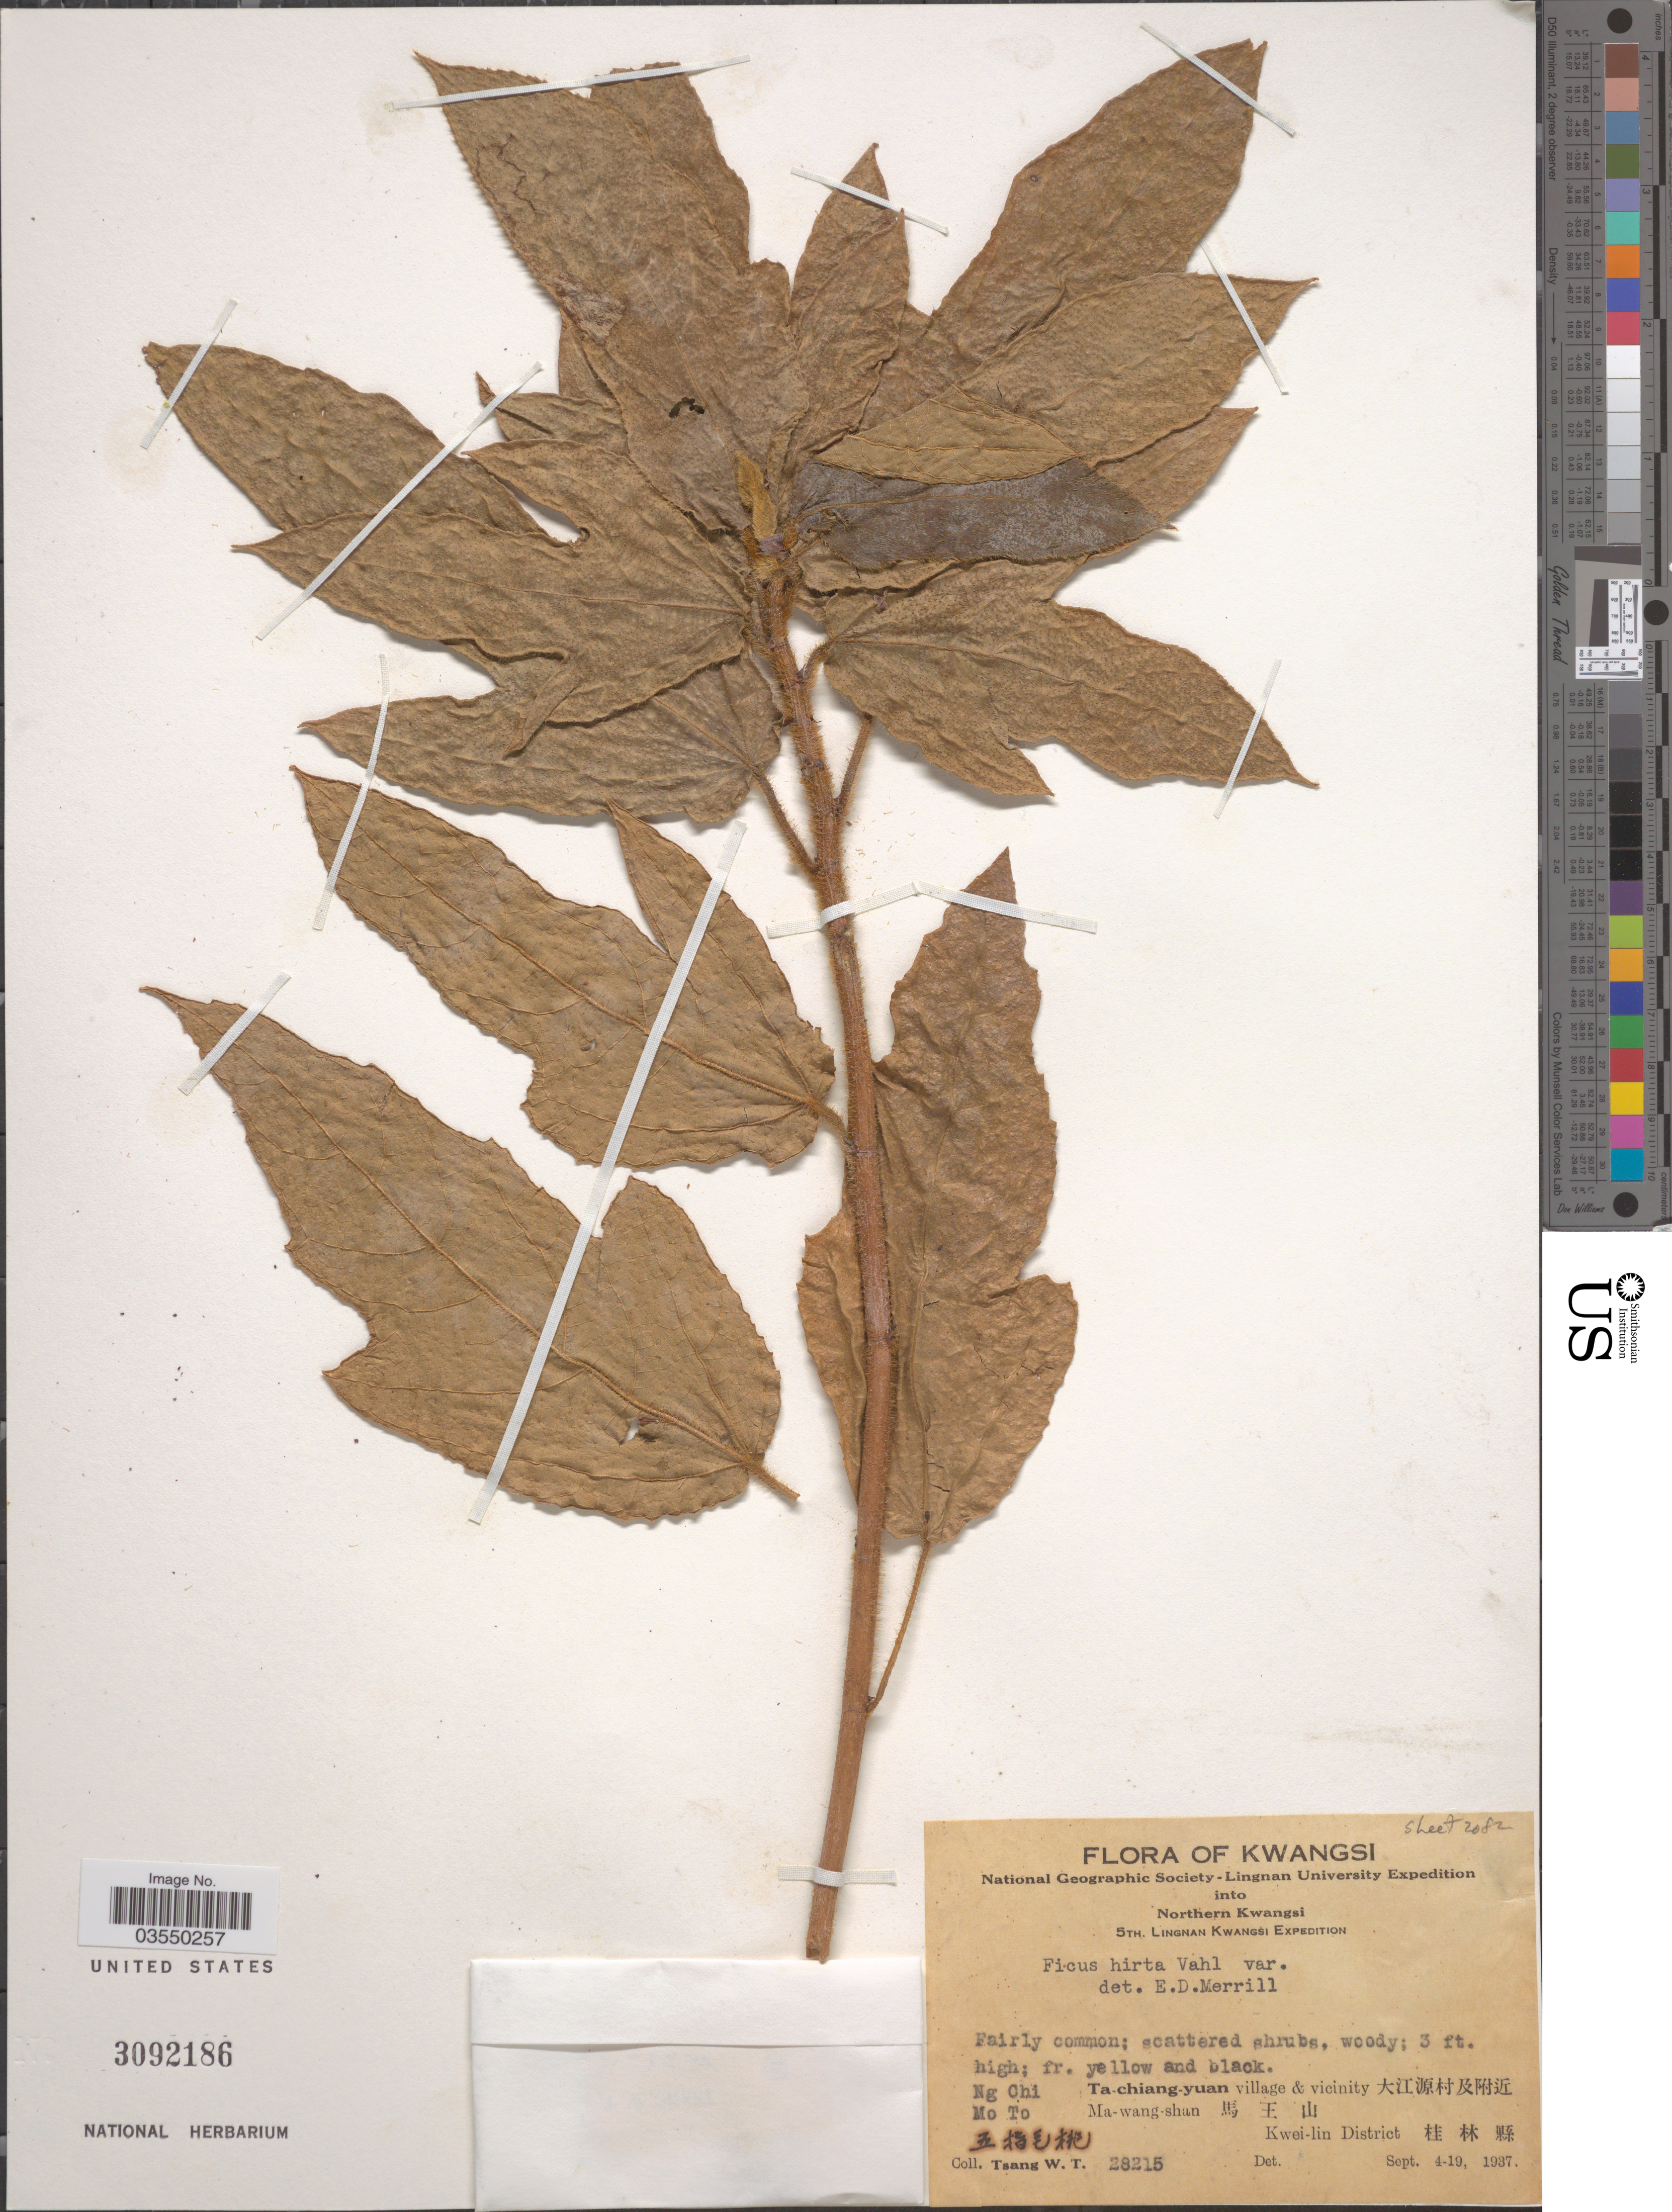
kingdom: Plantae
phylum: Tracheophyta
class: Magnoliopsida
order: Rosales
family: Moraceae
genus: Ficus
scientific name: Ficus hirta var. roxburghii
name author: King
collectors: W. T. Tsang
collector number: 28215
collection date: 1937-09-04/1937-09-19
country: China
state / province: Guangxi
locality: Kwangsi. Northern Kwangsi. Ng Chi Mo To X. Ta-chiang-yuan village & vicinity X. Ma-wang-shan X. Kwei-lin District X.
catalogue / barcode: US 3092186